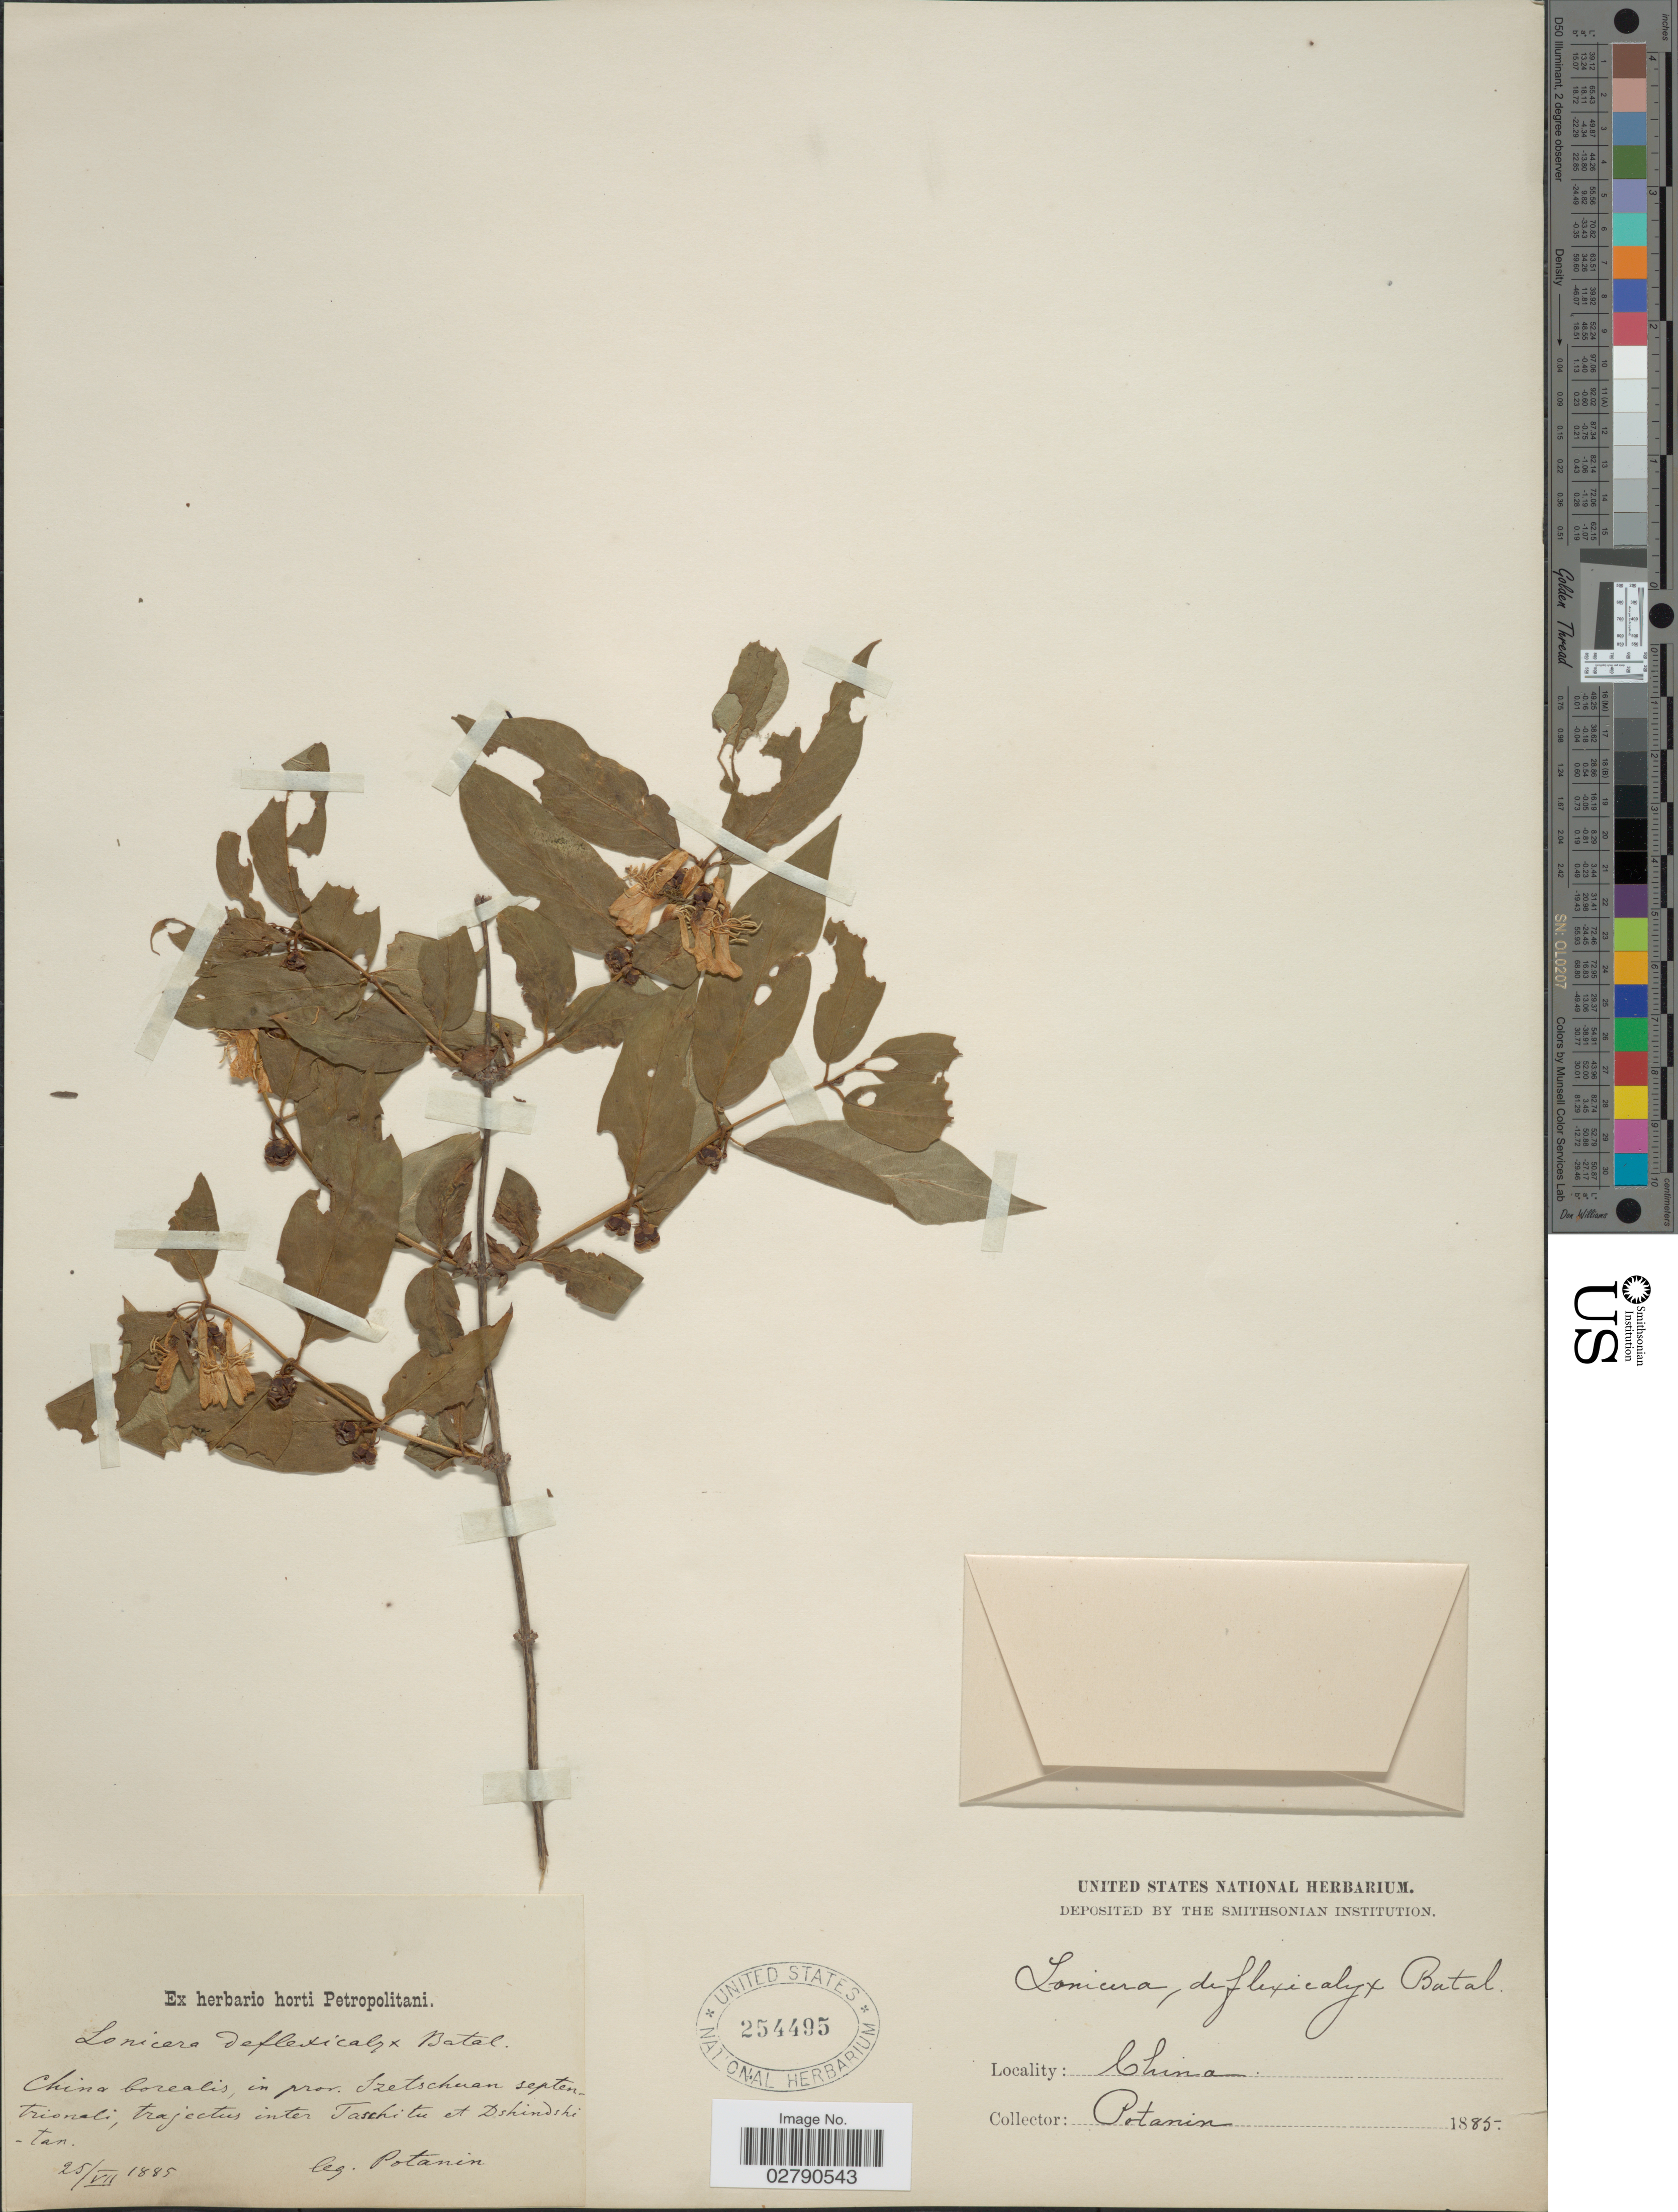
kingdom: Plantae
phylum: Tracheophyta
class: Magnoliopsida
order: Dipsacales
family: Caprifoliaceae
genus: Lonicera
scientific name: Lonicera deflexicalyx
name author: Batalin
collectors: Potanin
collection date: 1885-07-25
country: China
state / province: Sichuan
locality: China borealis, in prov. Szetschuan septentrionali, trajectus inter Taschitu et Dshindshitan.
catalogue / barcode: US 254495